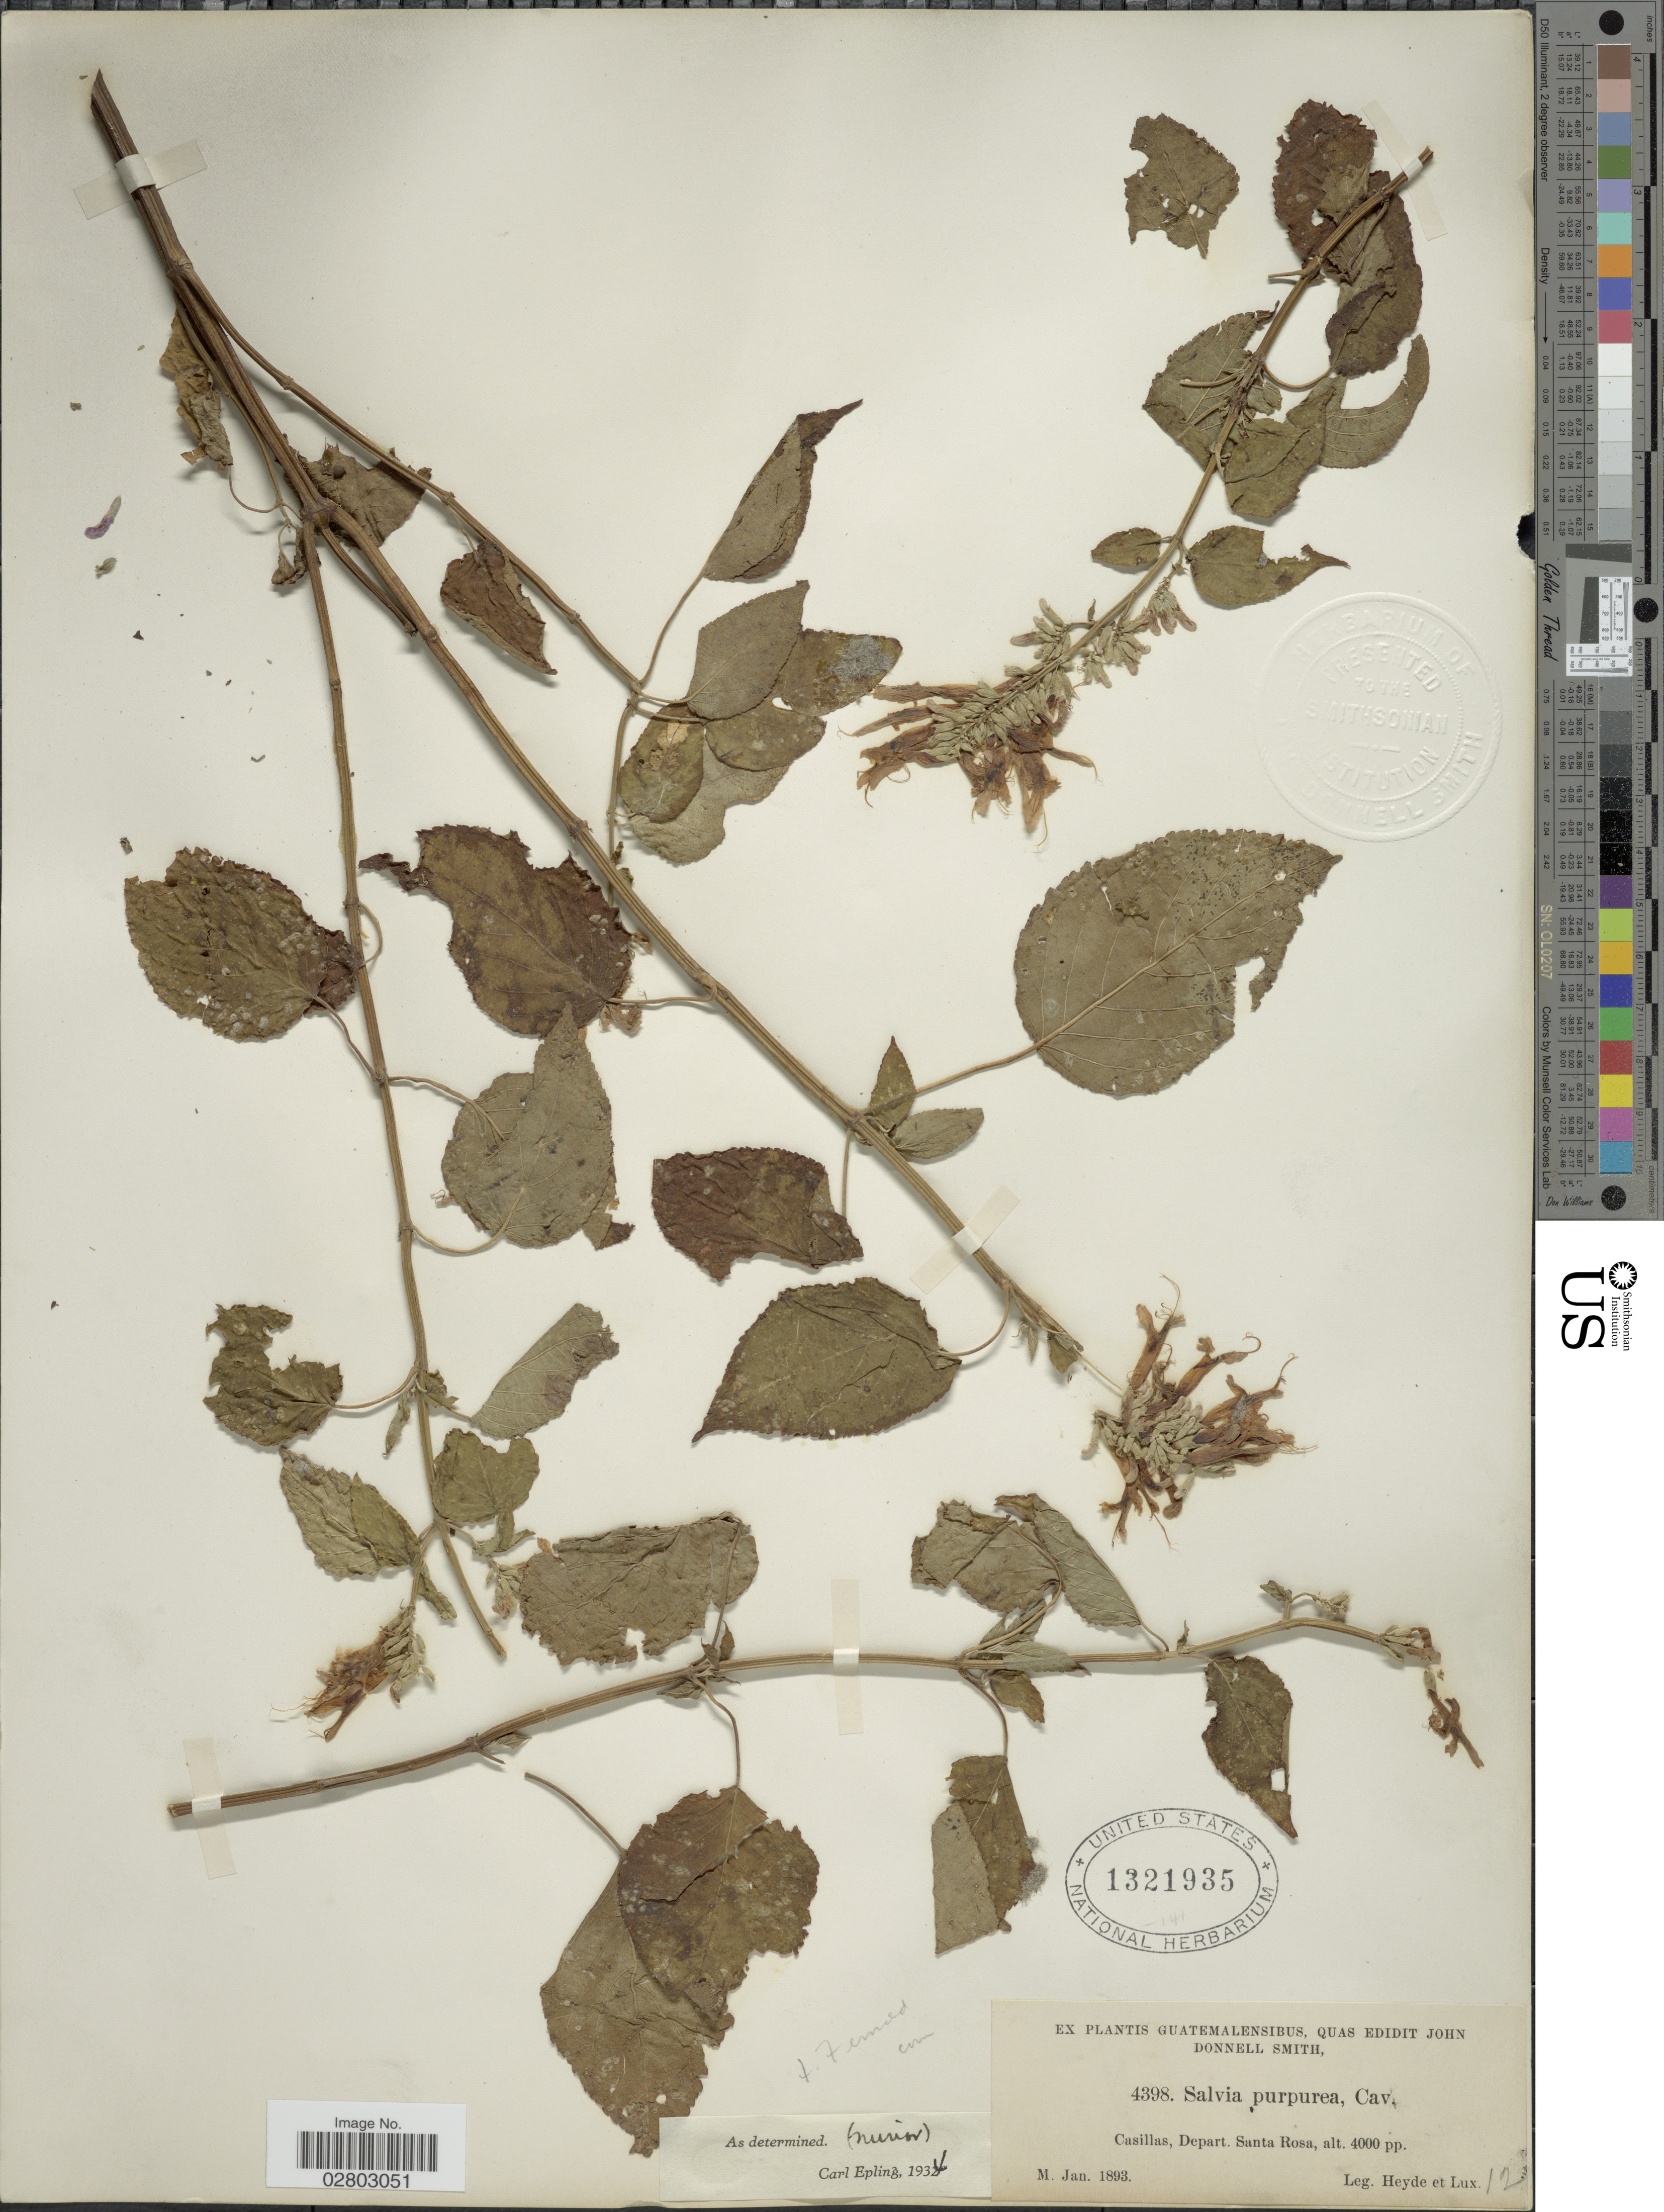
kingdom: Plantae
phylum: Tracheophyta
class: Magnoliopsida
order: Lamiales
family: Lamiaceae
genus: Salvia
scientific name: Salvia purpurea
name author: Cav.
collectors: Heyde & Lux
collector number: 4398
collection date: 1893-01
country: Guatemala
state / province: Santa Rosa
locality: Casillas, Depart. Santa Rosa.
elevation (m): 1219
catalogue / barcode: US 1321935